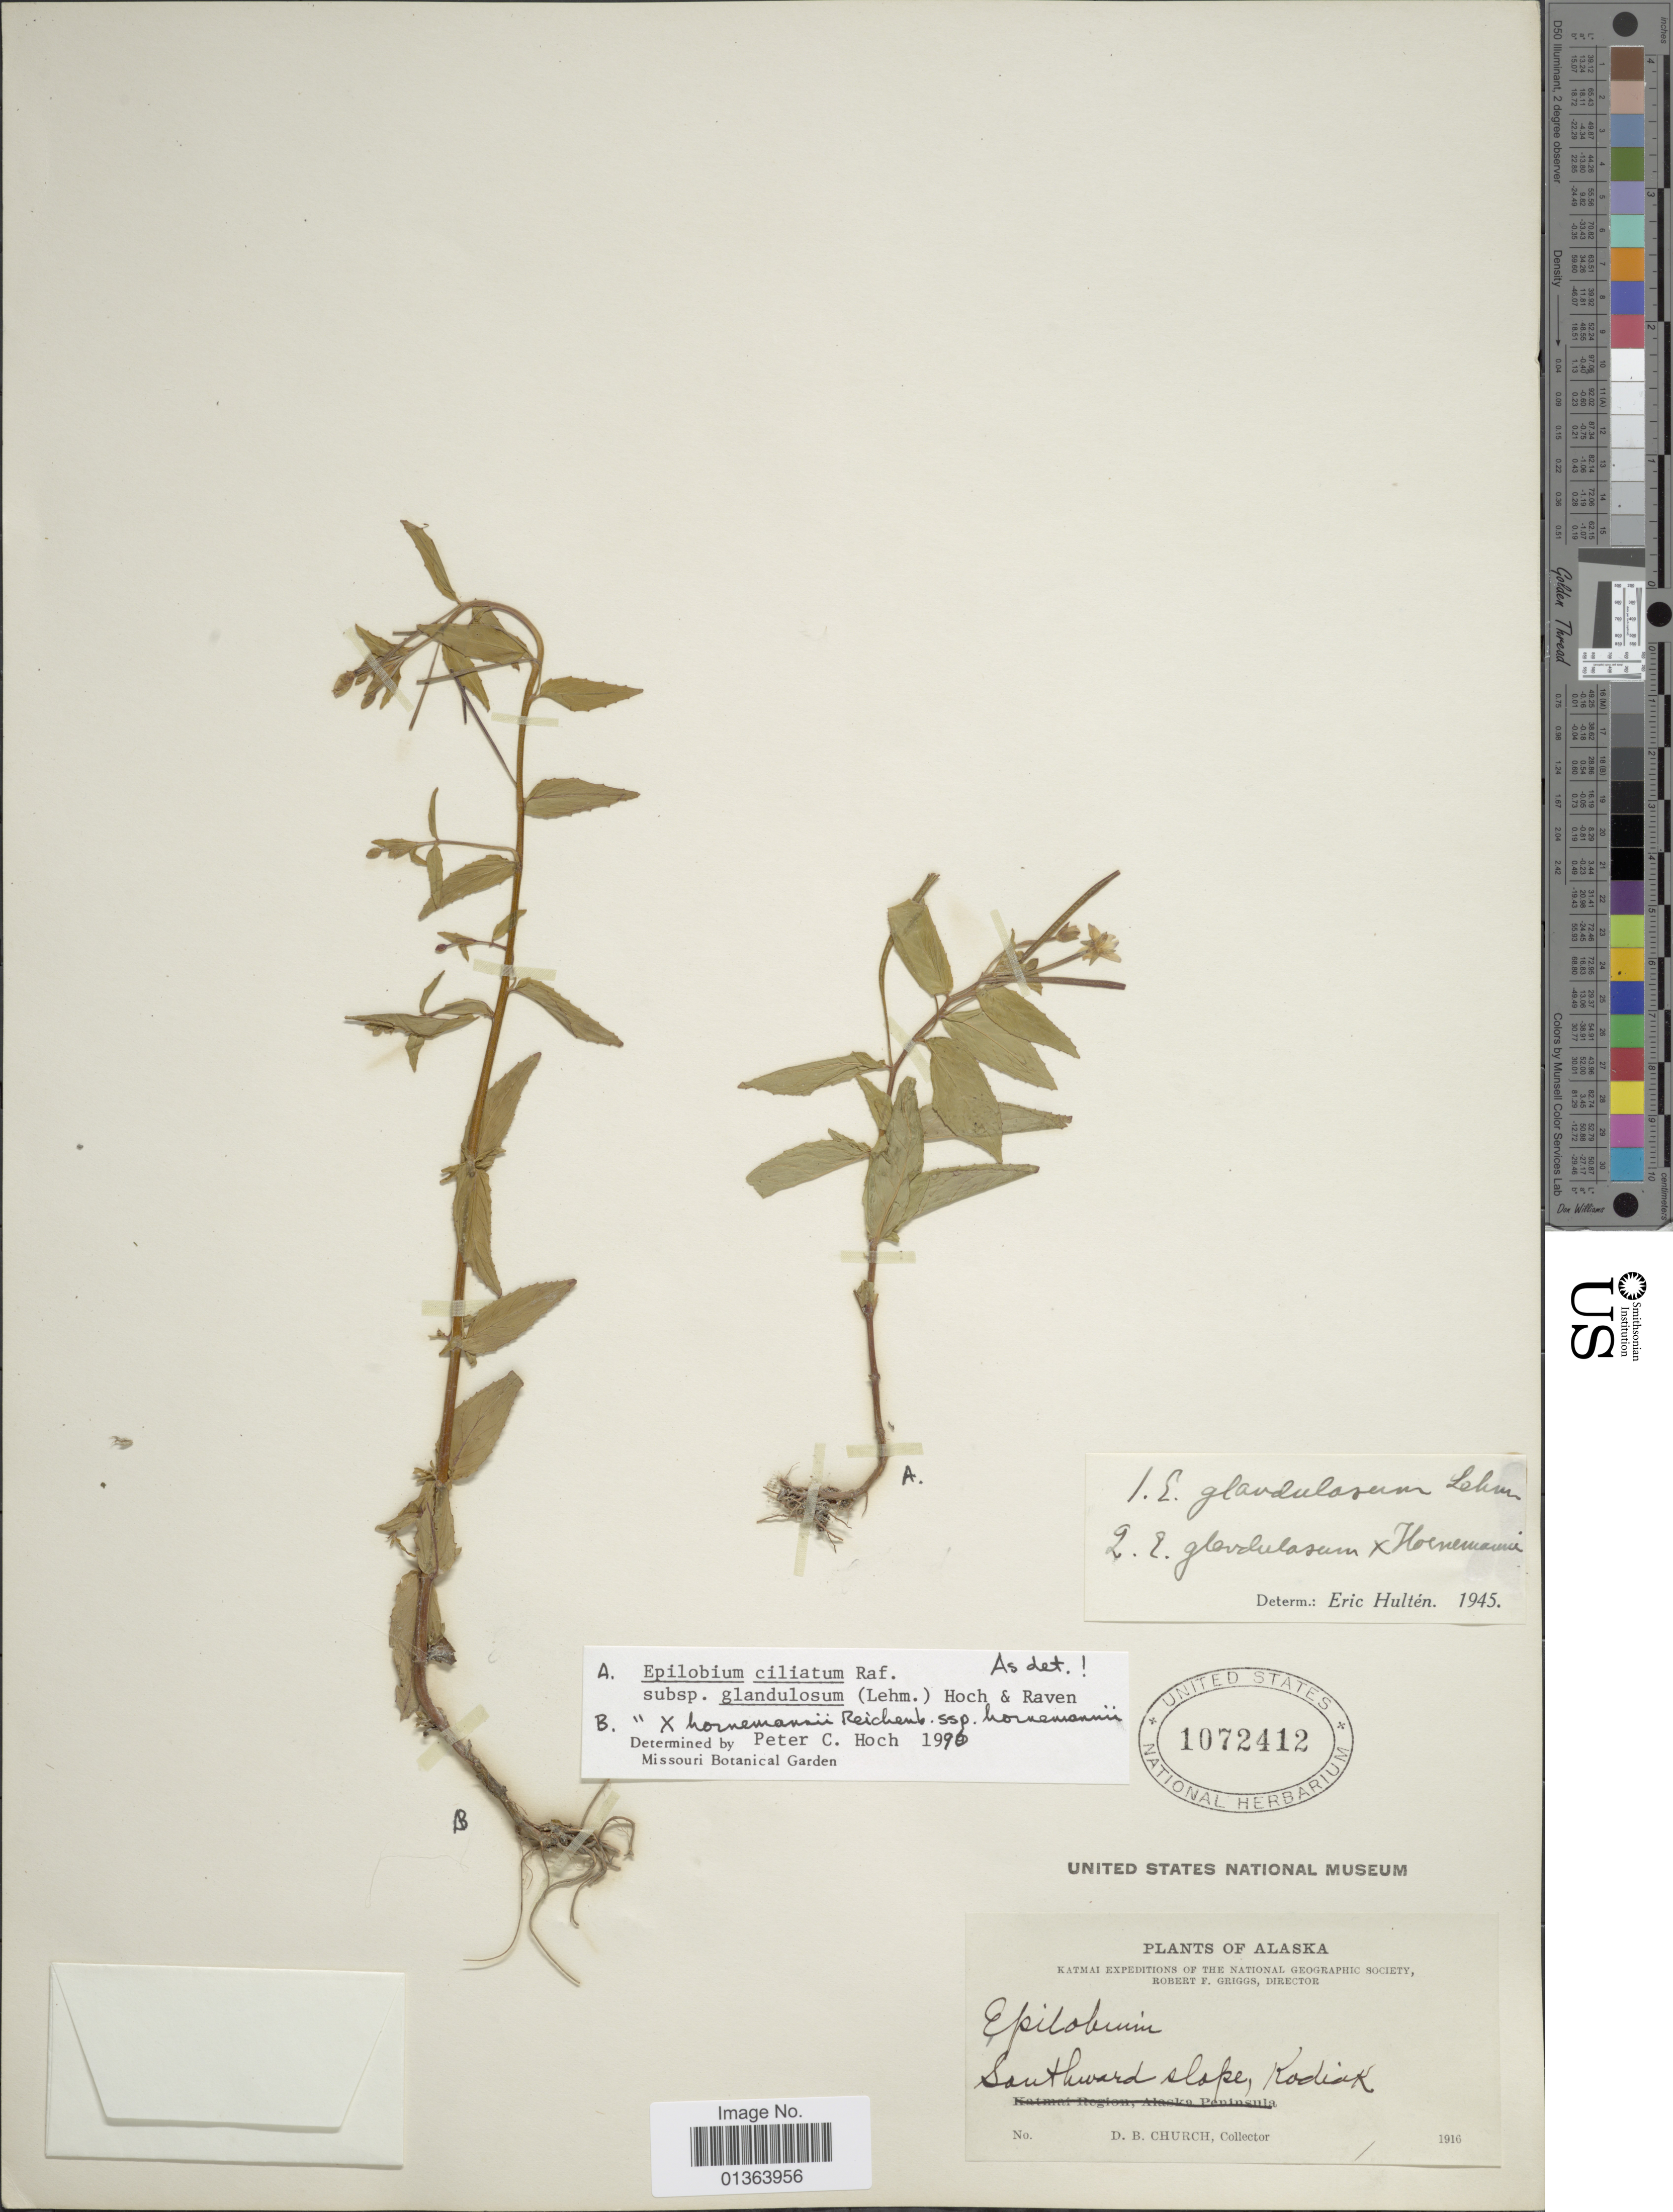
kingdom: Plantae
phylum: Tracheophyta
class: Magnoliopsida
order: Myrtales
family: Onagraceae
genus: Epilobium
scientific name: Epilobium ciliatum subsp. glandulosum x E. hornemannii Rchb. subsp. hornemannii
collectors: D. Church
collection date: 1916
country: United States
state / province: Alaska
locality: Southward slope, Kodiak.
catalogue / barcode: US 1072412